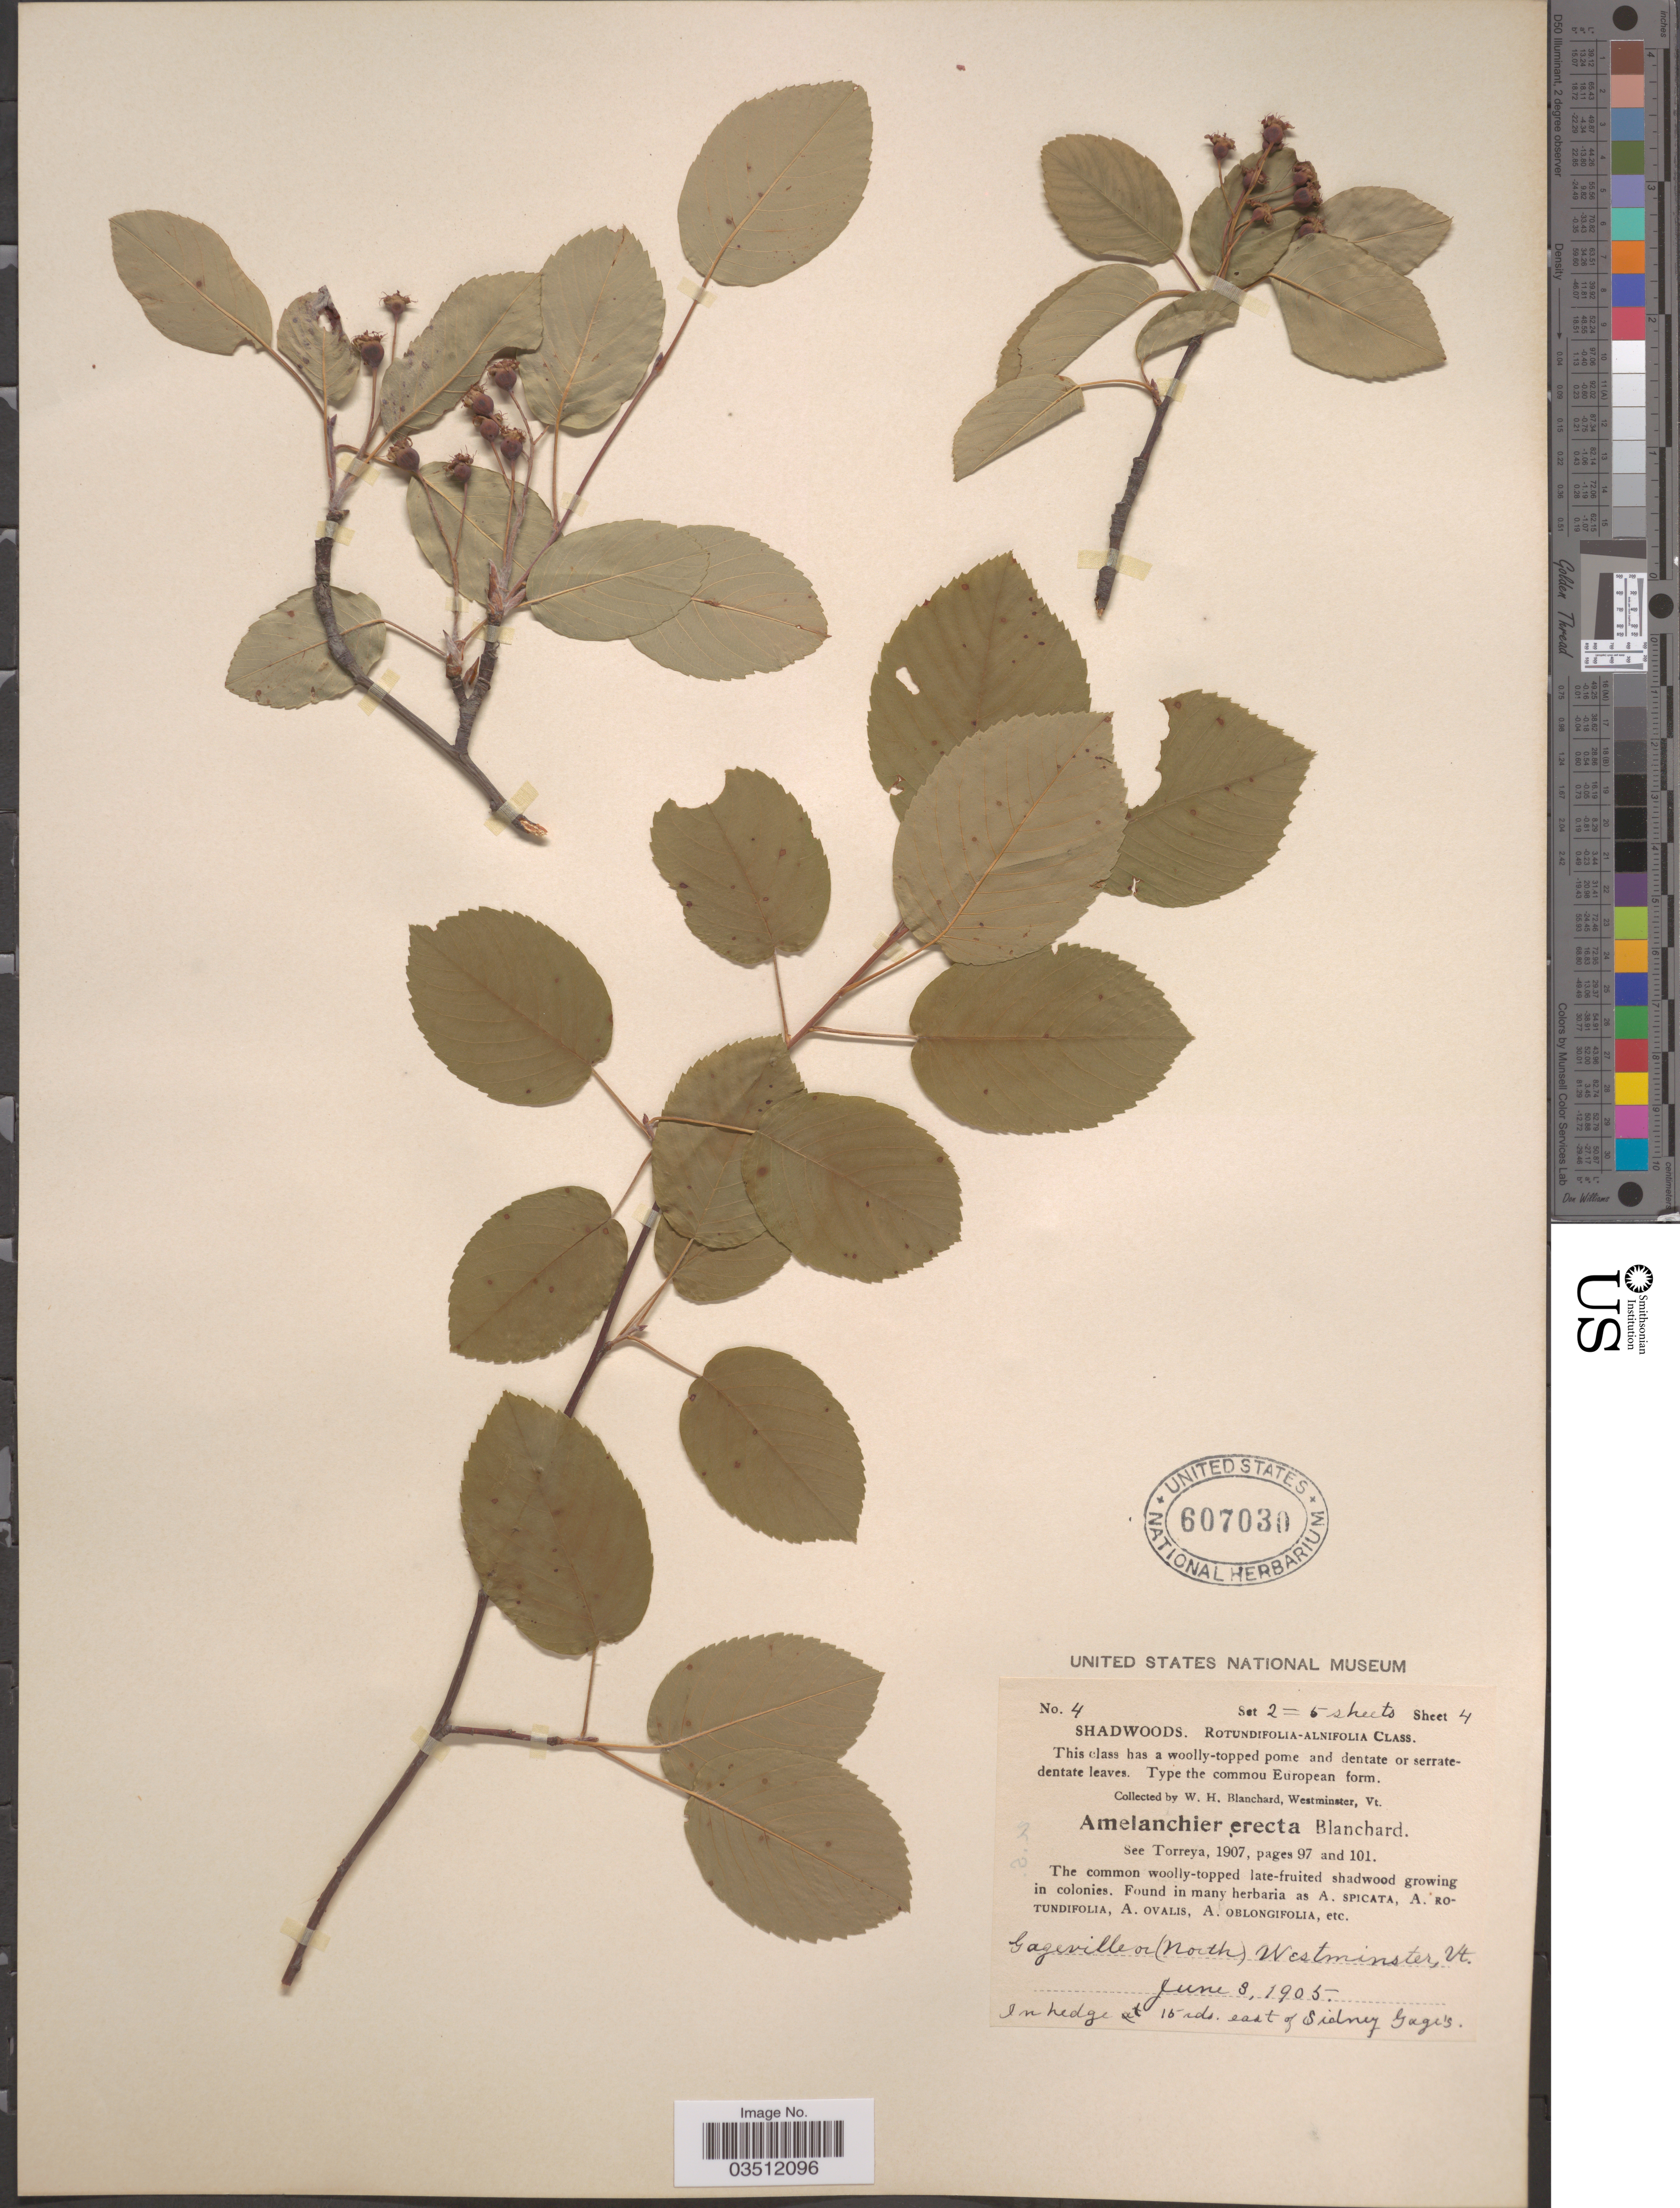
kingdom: Plantae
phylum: Tracheophyta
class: Magnoliopsida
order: Rosales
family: Rosaceae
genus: Amelanchier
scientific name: Amelanchier erecta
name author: Blanch.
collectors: W. H. Blanchard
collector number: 4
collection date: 1905-06-08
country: United States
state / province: Vermont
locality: Gageville or (North) Westminster, Vt. In hedge at 15 rds. east of Sidney Gage's.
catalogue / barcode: US 607030